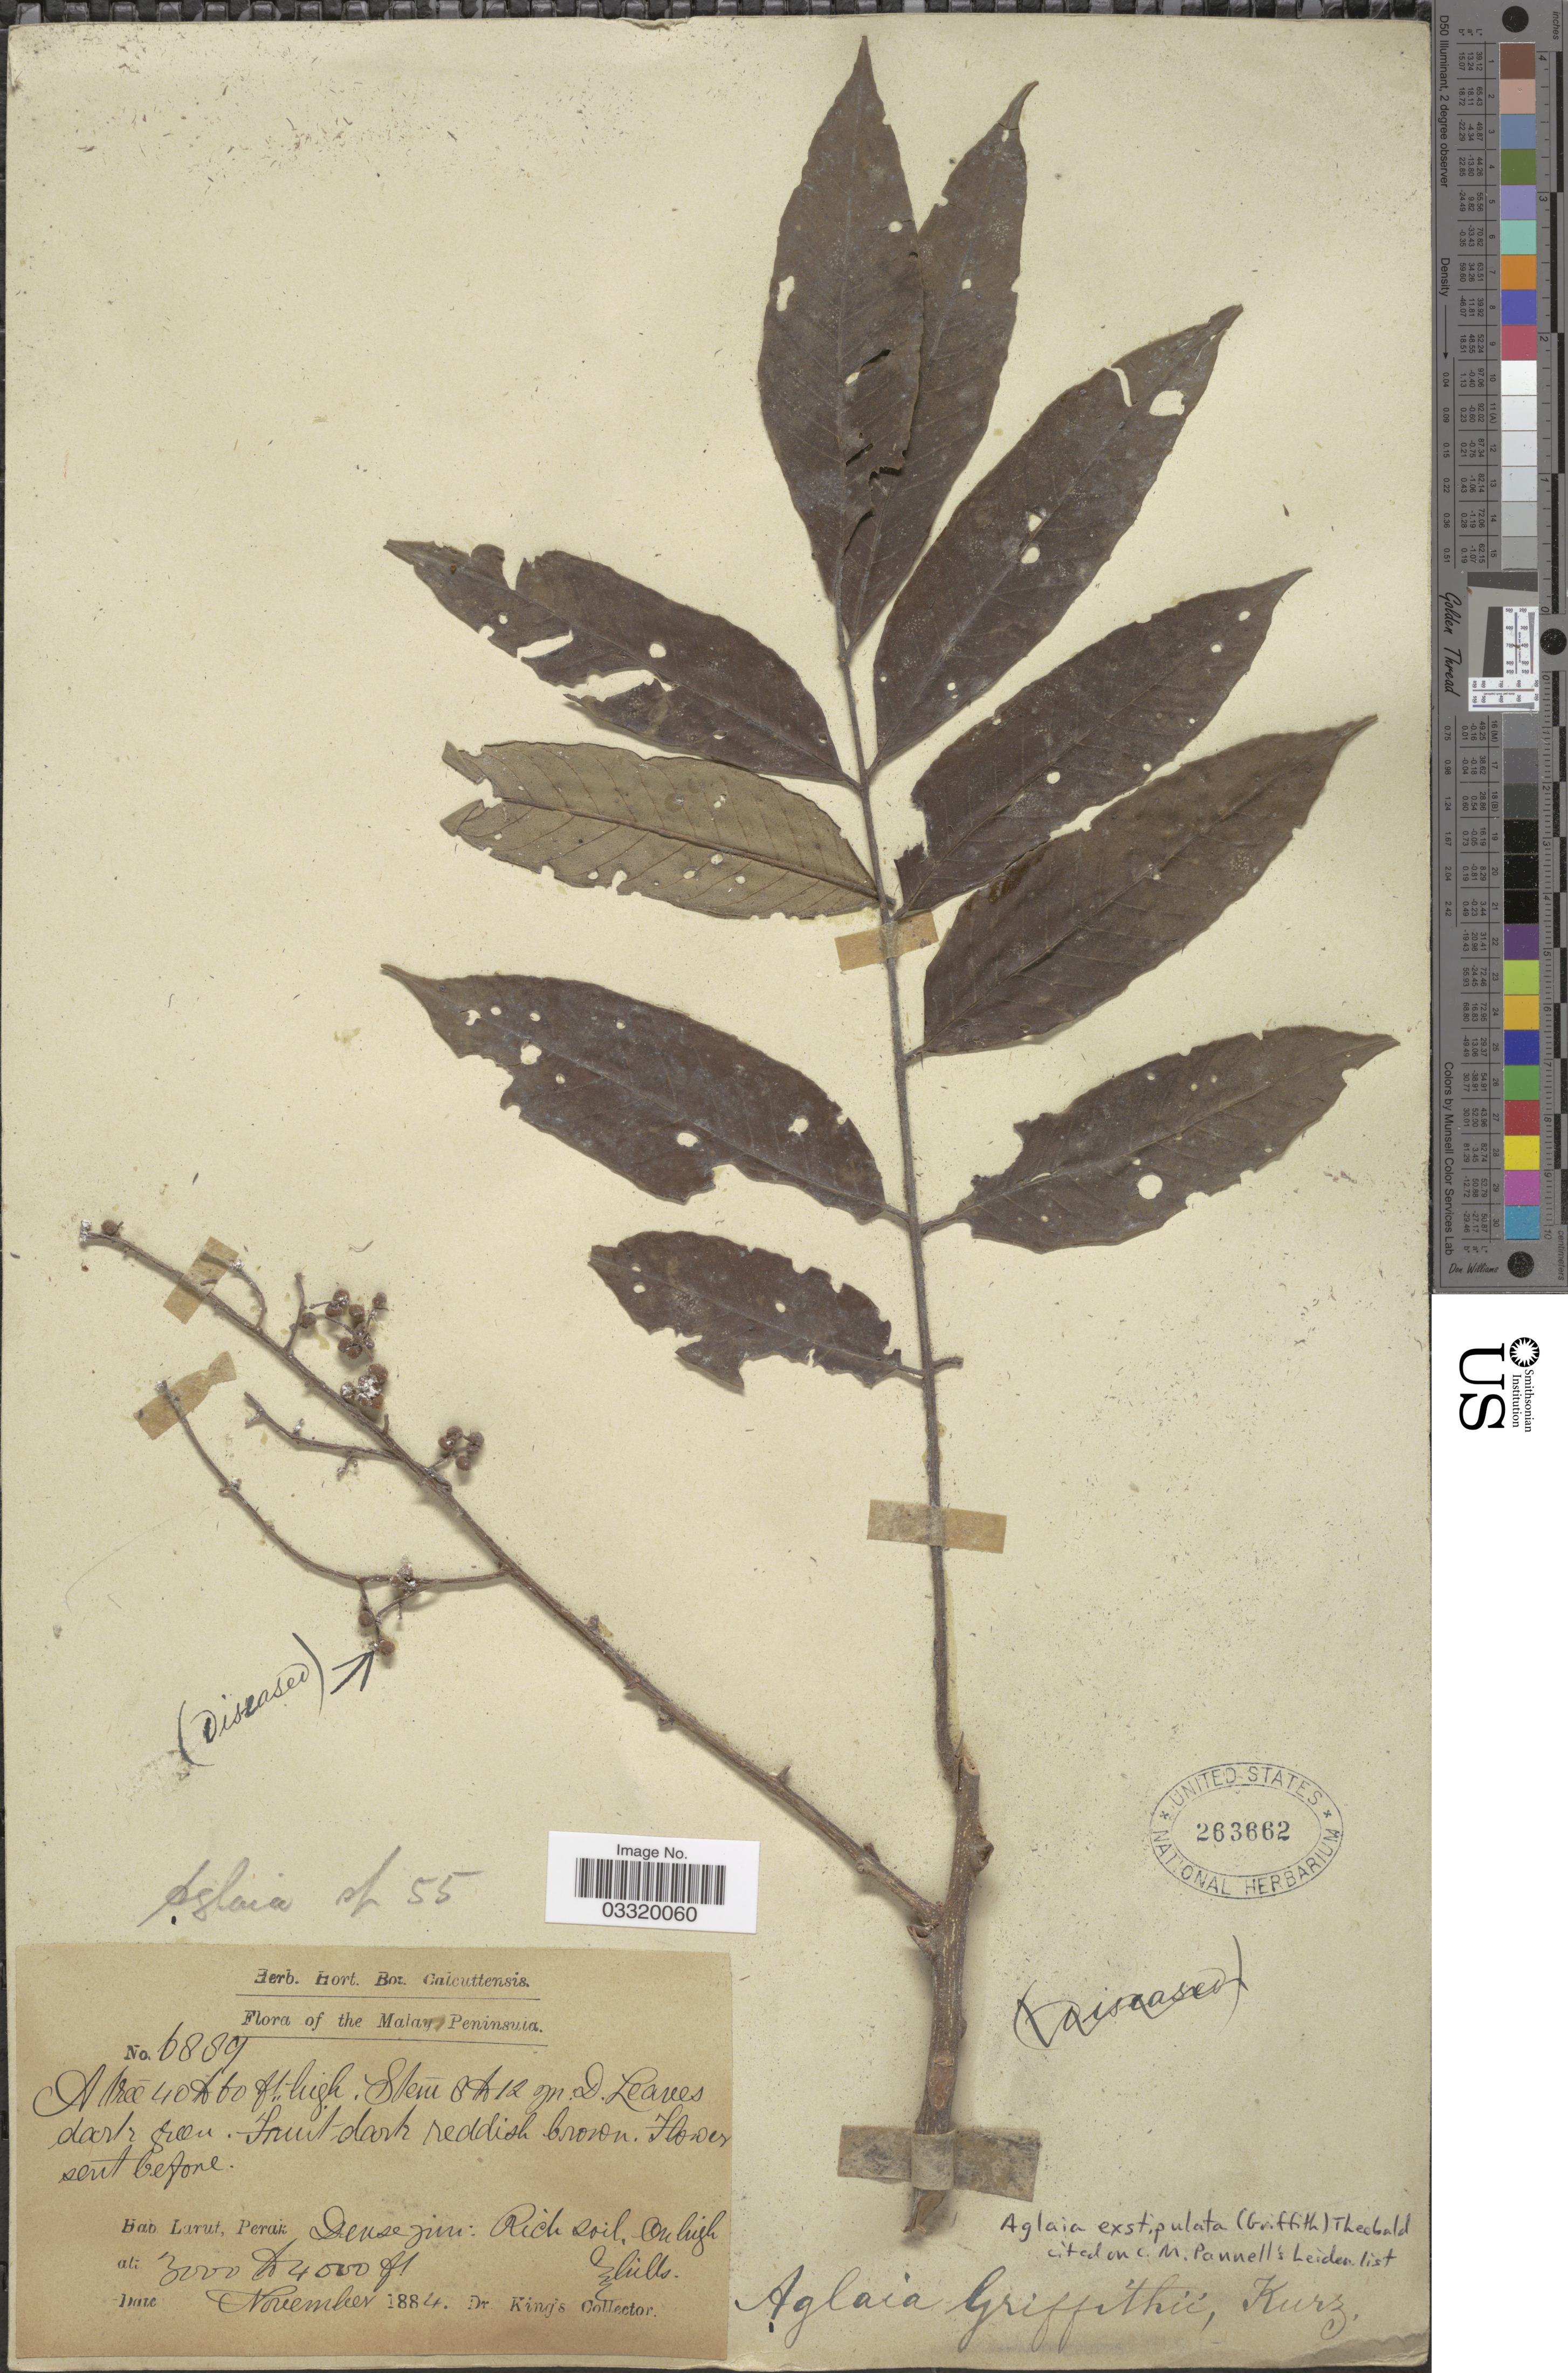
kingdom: Plantae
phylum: Tracheophyta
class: Magnoliopsida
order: Sapindales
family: Meliaceae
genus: Aglaia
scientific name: Aglaia exstipulata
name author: W.L. Theob.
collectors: Dr. King's collector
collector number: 6889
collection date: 1884-11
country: Malaysia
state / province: Perak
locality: Malay Peninsula. Larut, Perak.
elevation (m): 914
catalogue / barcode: US 263662